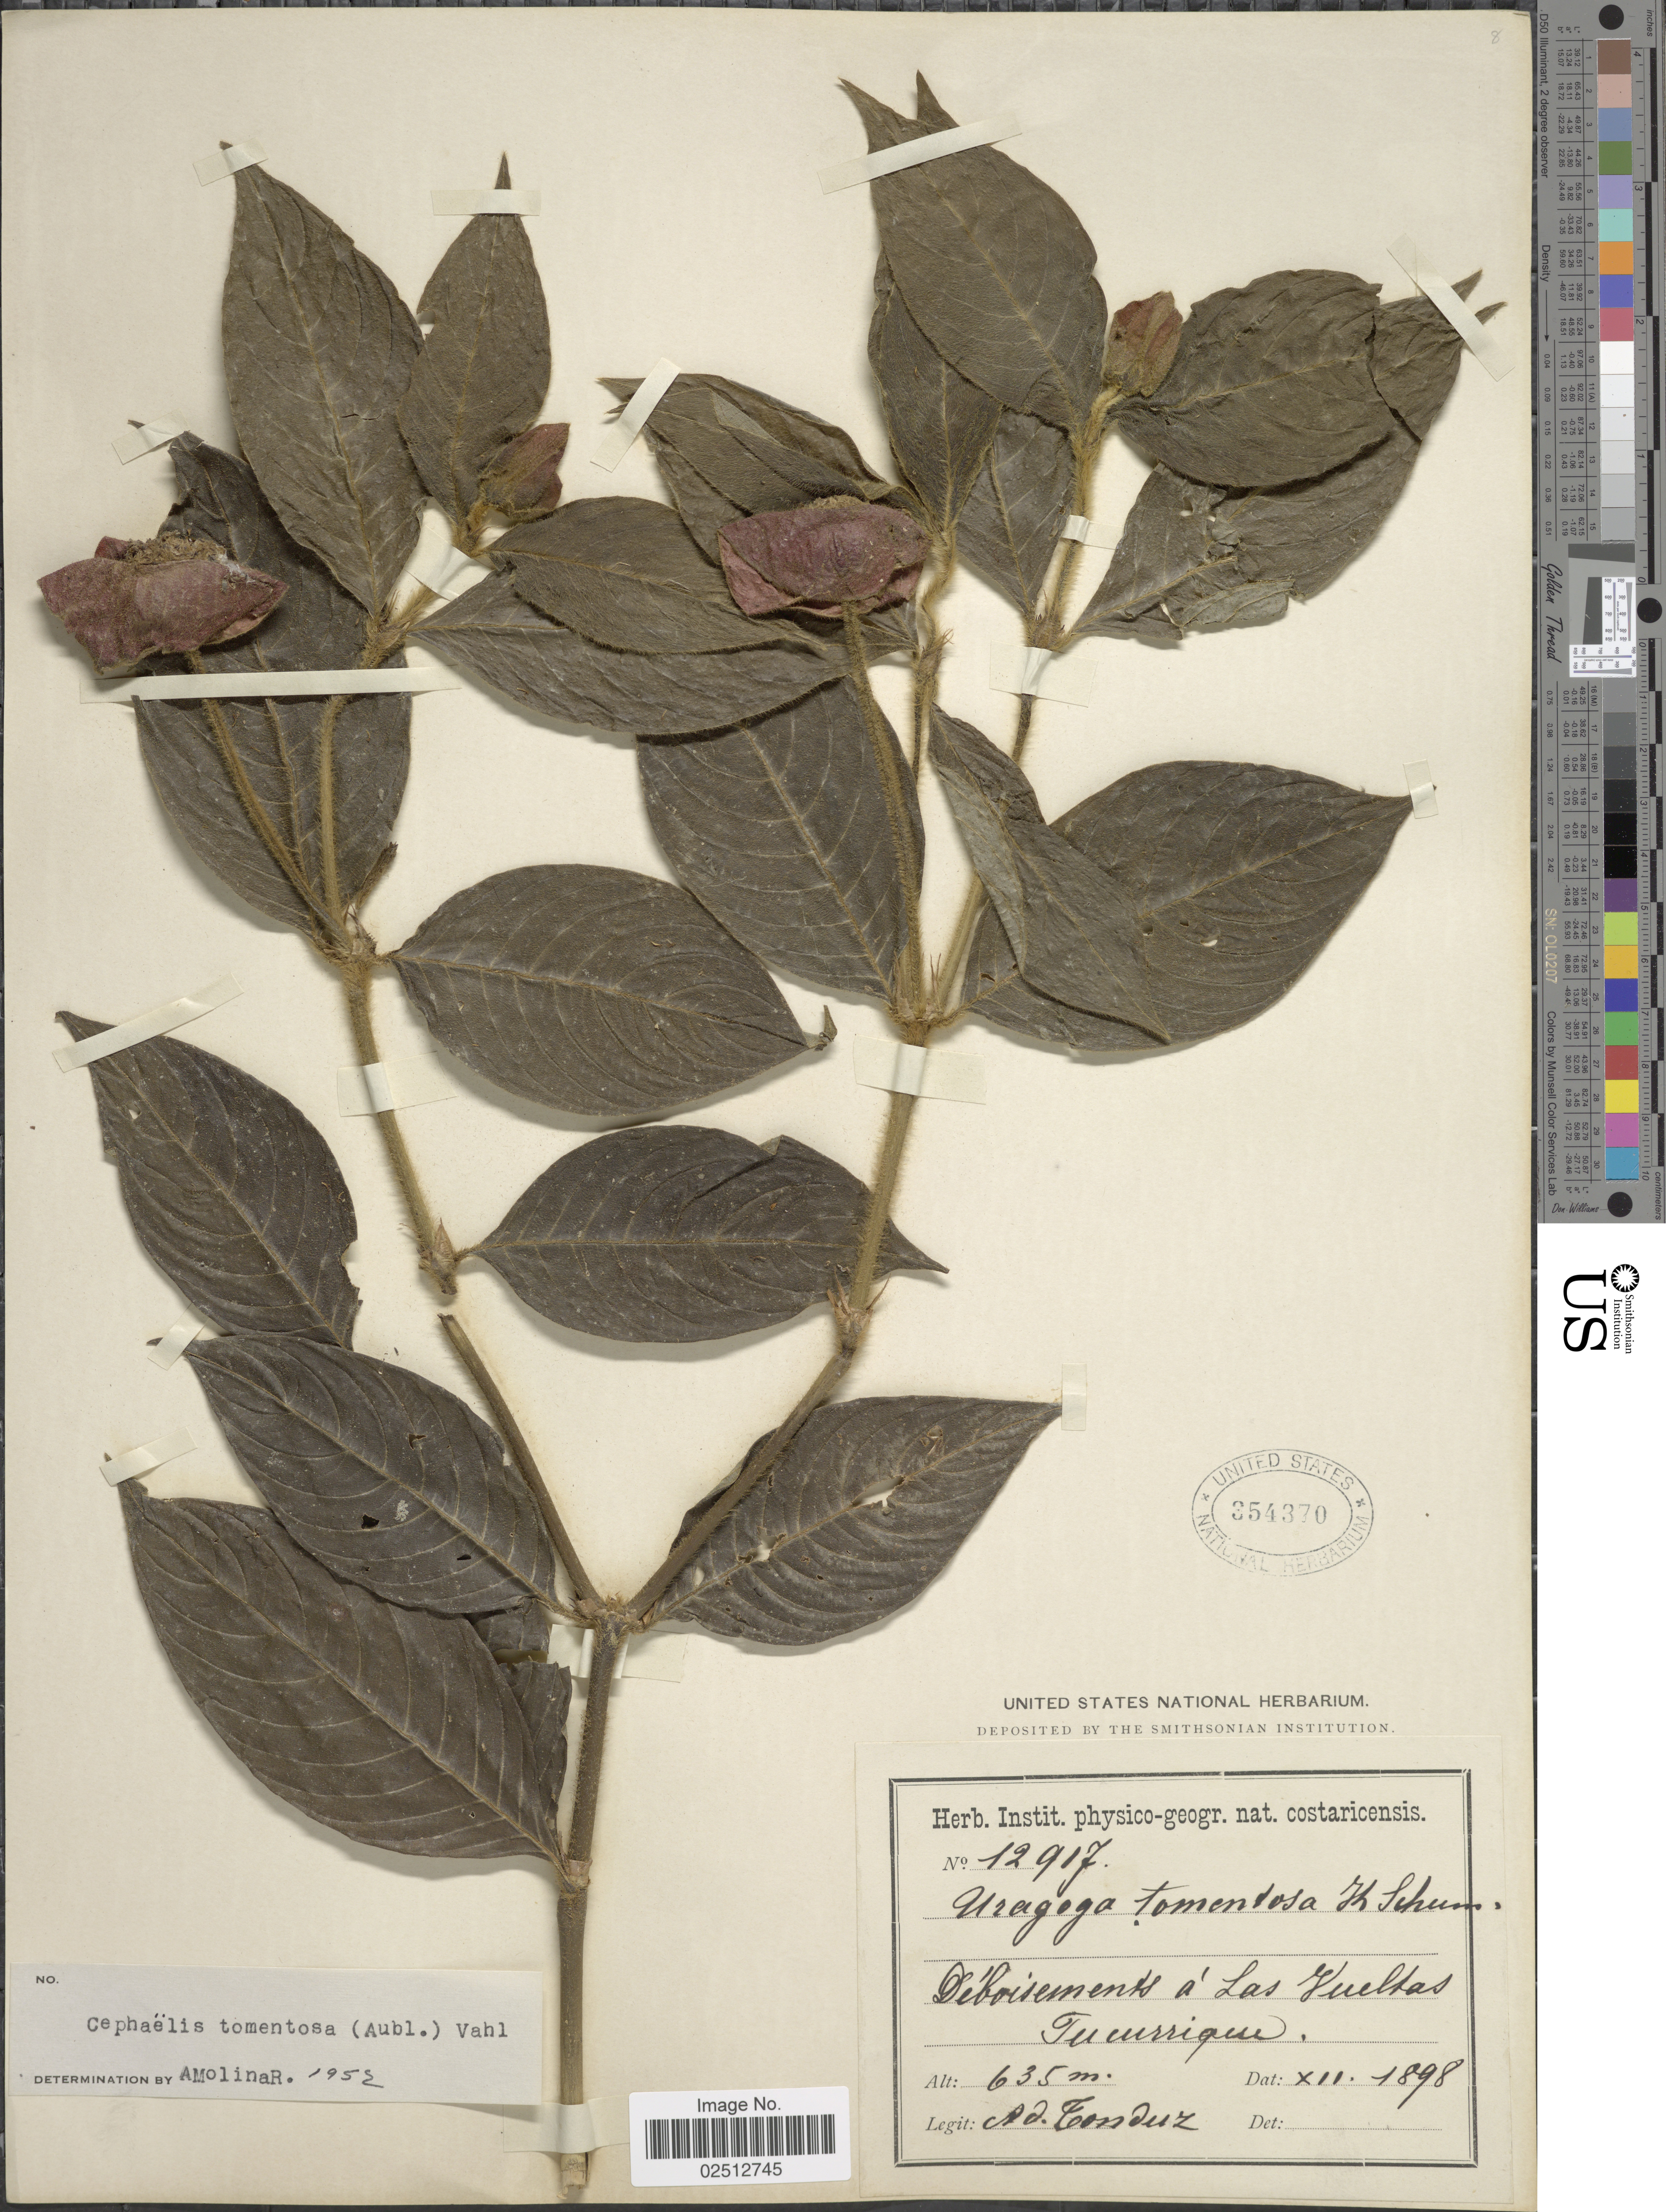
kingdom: Plantae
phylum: Tracheophyta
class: Magnoliopsida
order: Gentianales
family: Rubiaceae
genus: Psychotria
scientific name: Psychotria poeppigiana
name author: Müll. Arg.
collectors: A. Tonduz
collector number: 12917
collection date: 1898-12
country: Costa Rica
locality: Deboisements a Las Vueltas, Tucurrique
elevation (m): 635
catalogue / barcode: US 354370